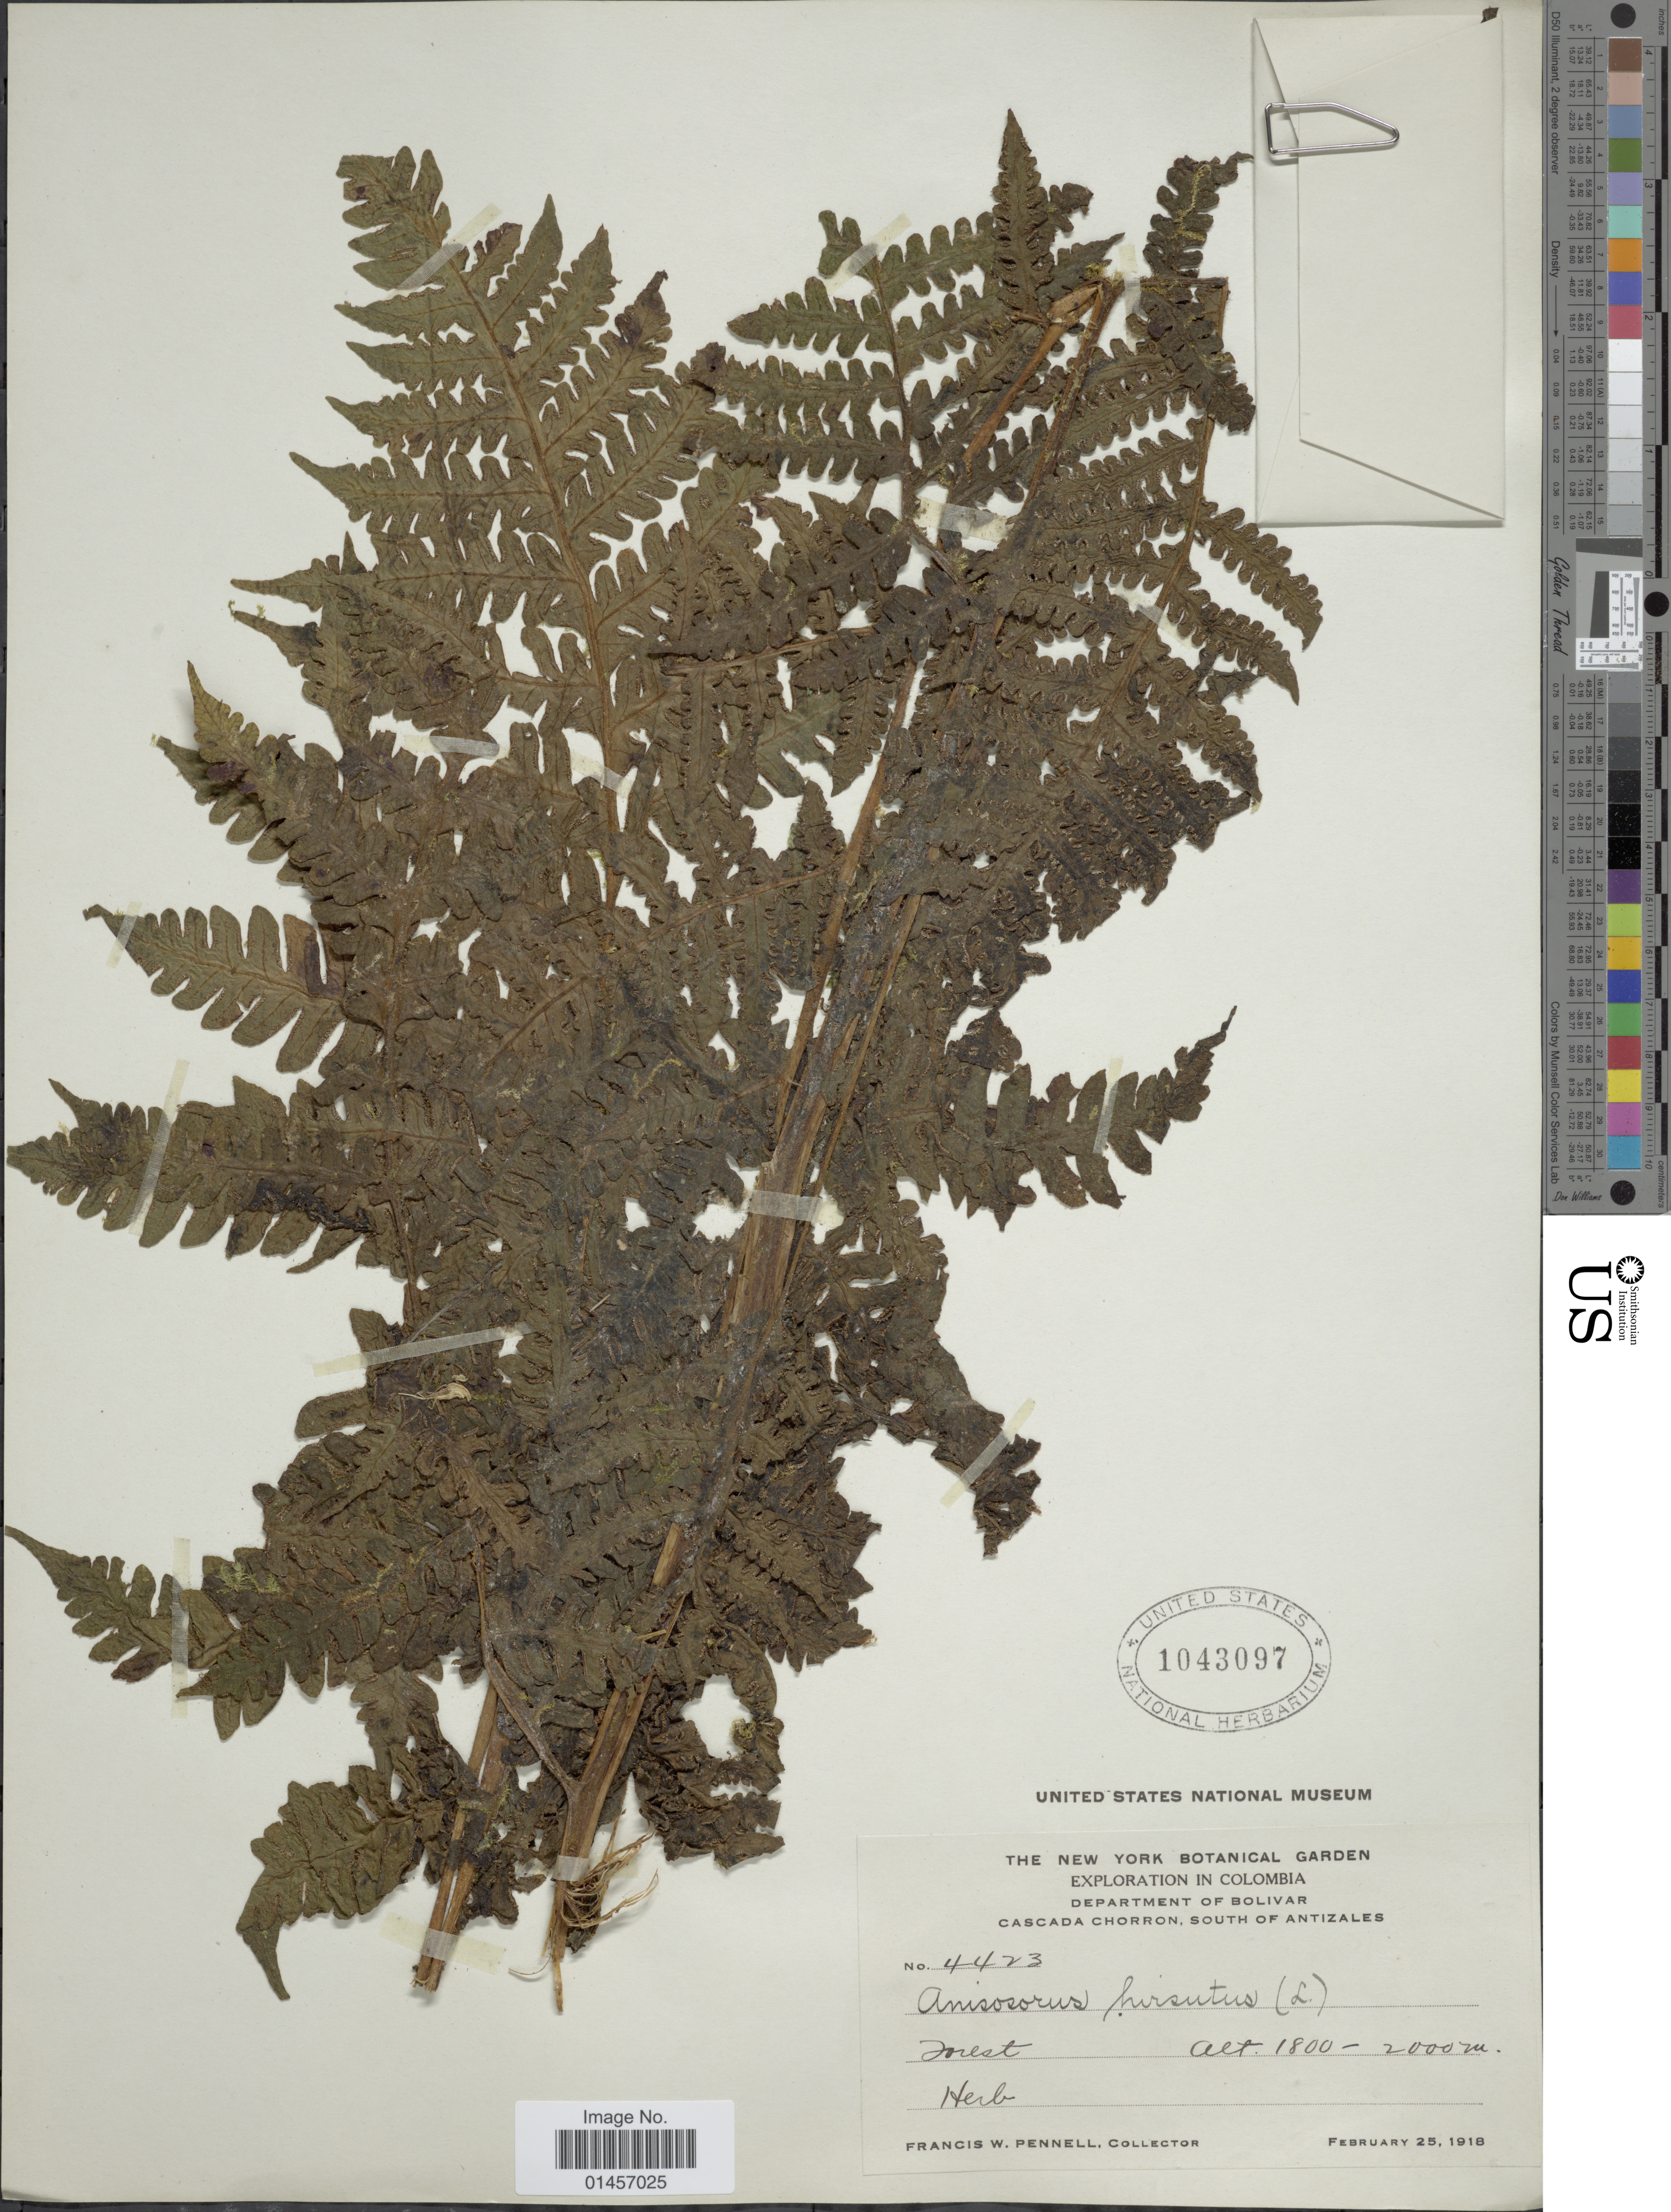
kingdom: Plantae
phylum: Tracheophyta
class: Polypodiopsida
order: Polypodiales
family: Lonchitidaceae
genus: Lonchitis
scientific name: Lonchitis hirsuta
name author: L.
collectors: F. W. Pennell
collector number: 4423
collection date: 1918-02-25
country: Colombia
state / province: Bolívar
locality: Cascada Chorron, South of Antizales.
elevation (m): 1800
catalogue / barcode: US 1043097